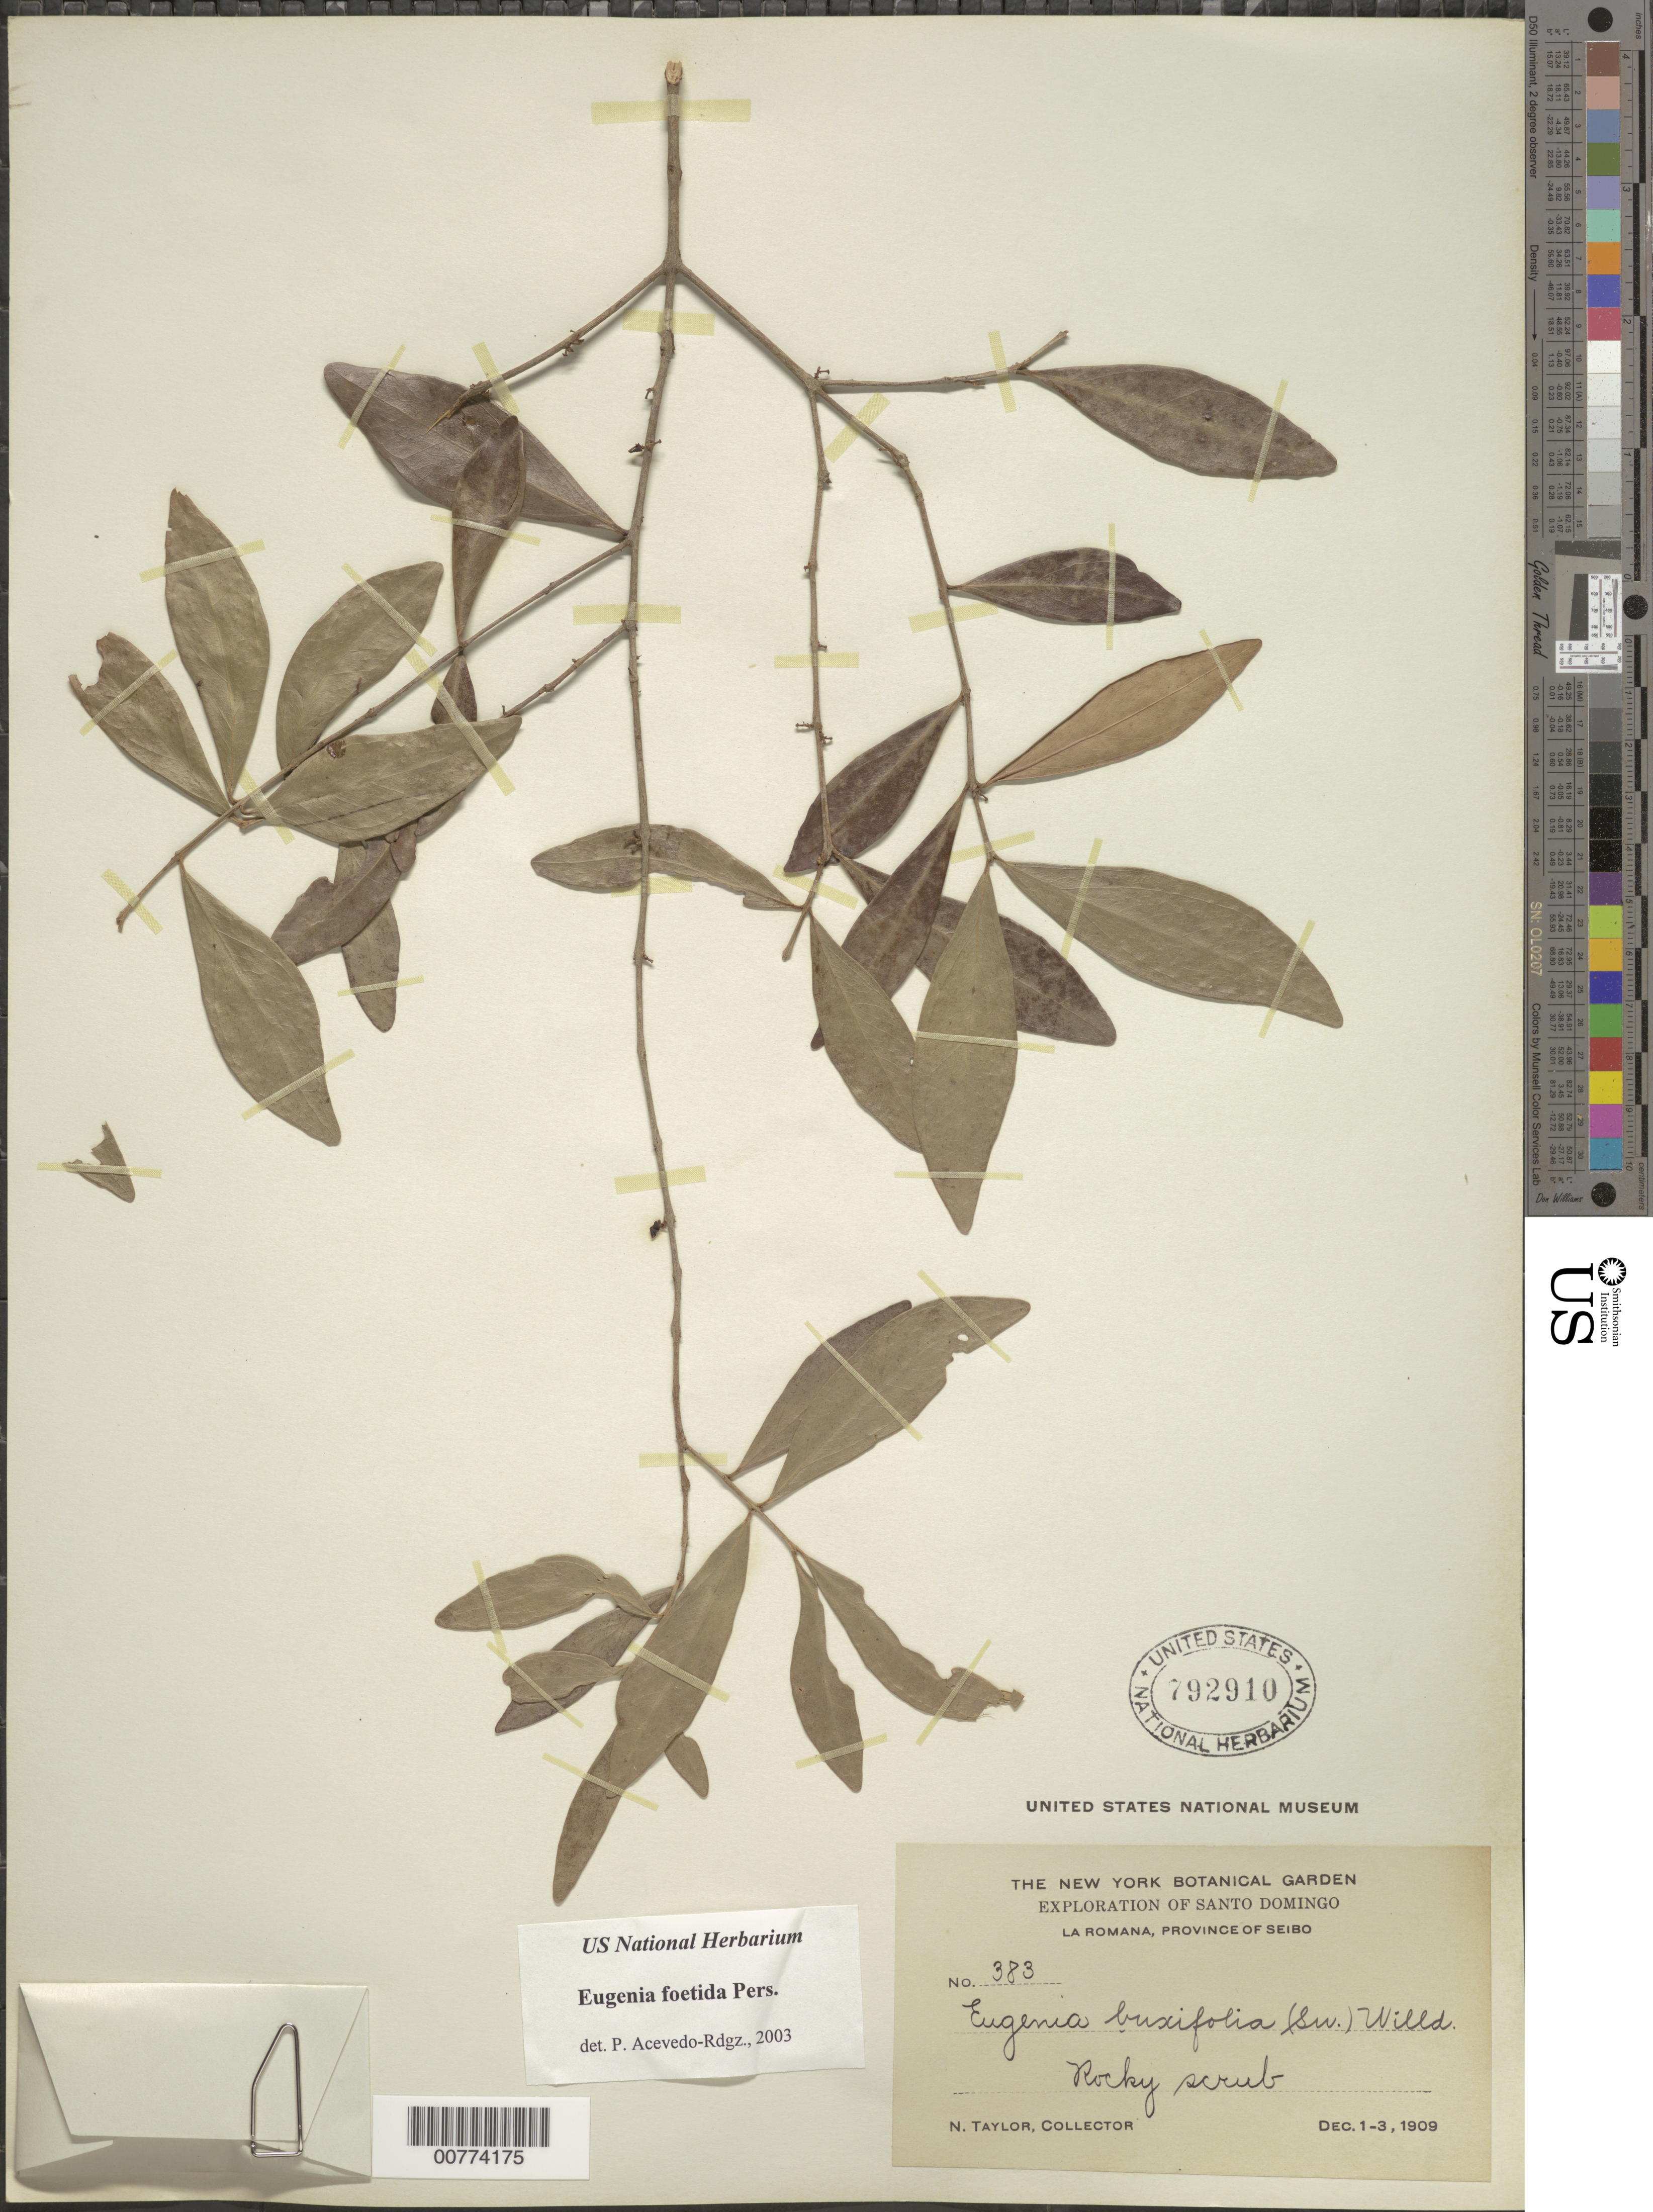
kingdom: Plantae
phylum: Tracheophyta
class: Magnoliopsida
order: Myrtales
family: Myrtaceae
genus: Eugenia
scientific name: Eugenia foetida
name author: Pers.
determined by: Acevedo-Rodríguez, P., (BOT), Smithsonian Institution - National Museum of Natural History (UNITED STATES)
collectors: N. Taylor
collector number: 383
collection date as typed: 01 Dec 1909 to 03 Dec 1909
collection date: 1909-12-01/1909-12-03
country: Dominican Republic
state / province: El Seibo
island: Hispaniola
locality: La Romana.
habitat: Rocky scrub.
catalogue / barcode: US 792910